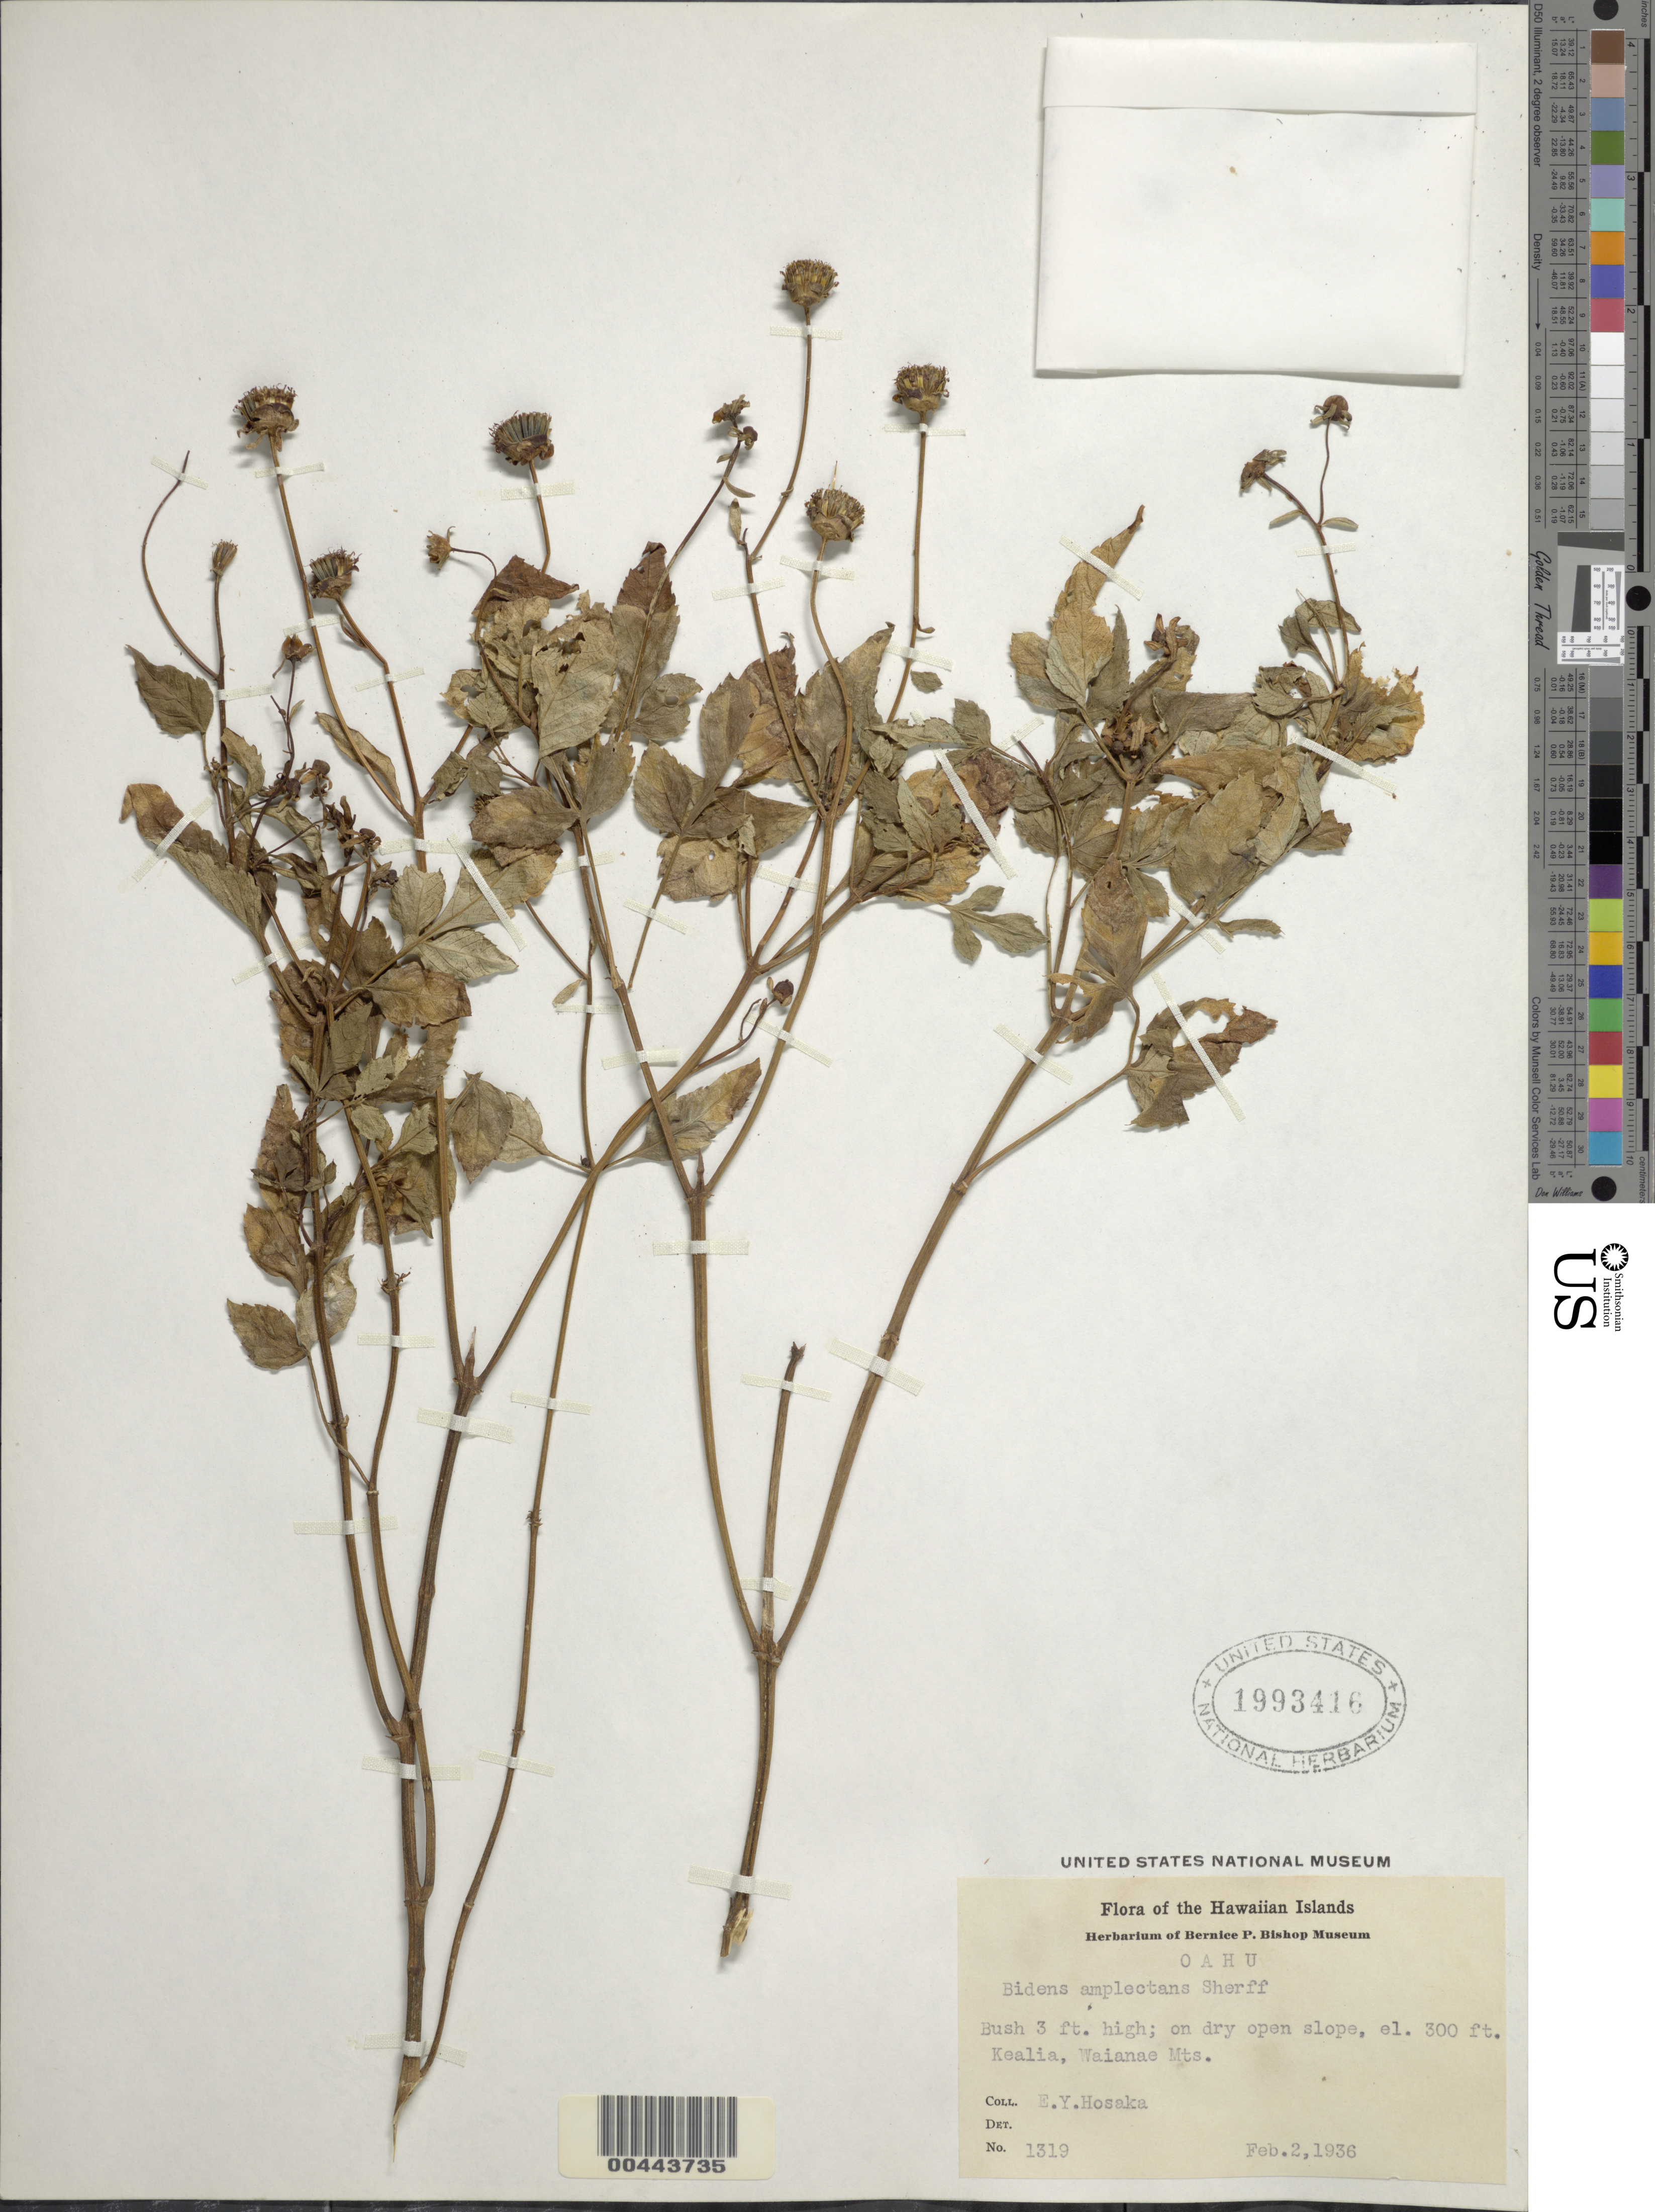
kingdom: Plantae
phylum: Tracheophyta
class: Magnoliopsida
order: Asterales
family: Asteraceae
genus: Bidens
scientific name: Bidens amplectens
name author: Sherff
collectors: E. Y. Hosaka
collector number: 1319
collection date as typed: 2 Feb 1936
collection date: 1936-02-02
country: United States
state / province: Hawaii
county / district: Honolulu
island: Oahu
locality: Kealia, Waianae Mountains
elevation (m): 91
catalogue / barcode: US 1993416